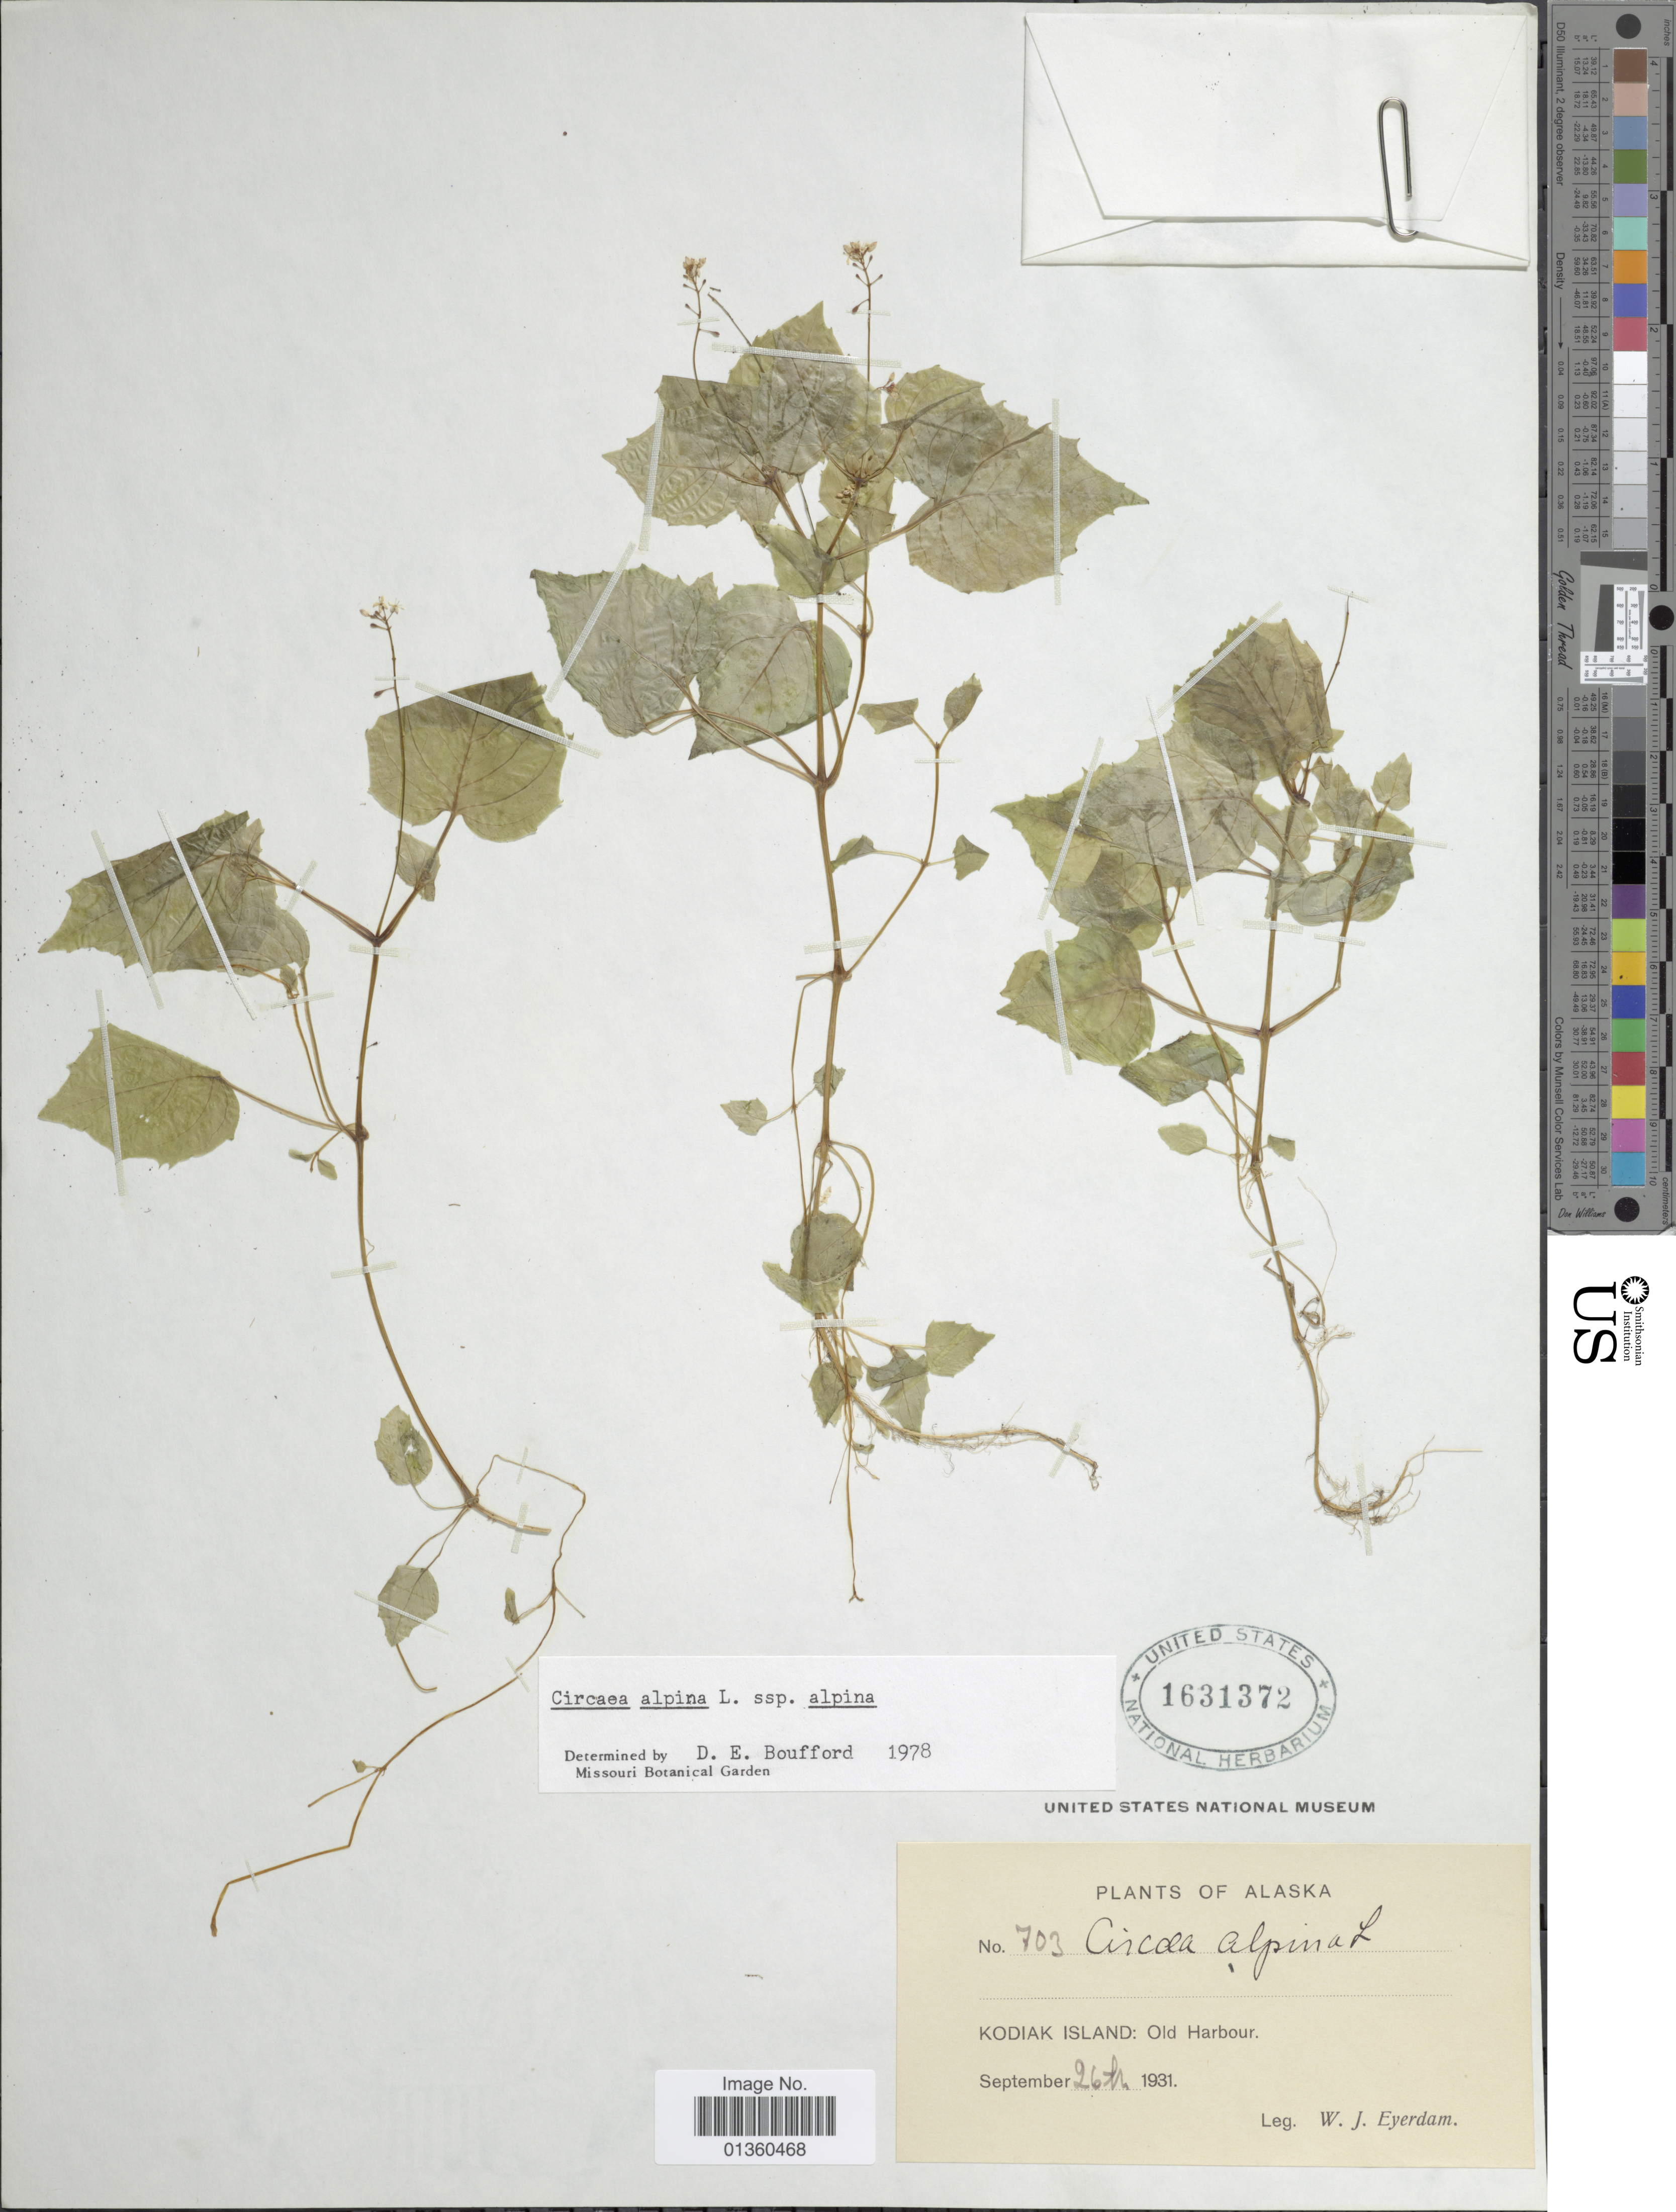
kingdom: Plantae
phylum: Tracheophyta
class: Magnoliopsida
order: Myrtales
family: Onagraceae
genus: Circaea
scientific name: Circaea alpina subsp. alpina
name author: L.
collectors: W. J. Eyerdam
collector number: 703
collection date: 1931-09-26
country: United States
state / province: Alaska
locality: Kodiak Island: Old Harbour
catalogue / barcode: US 1631372